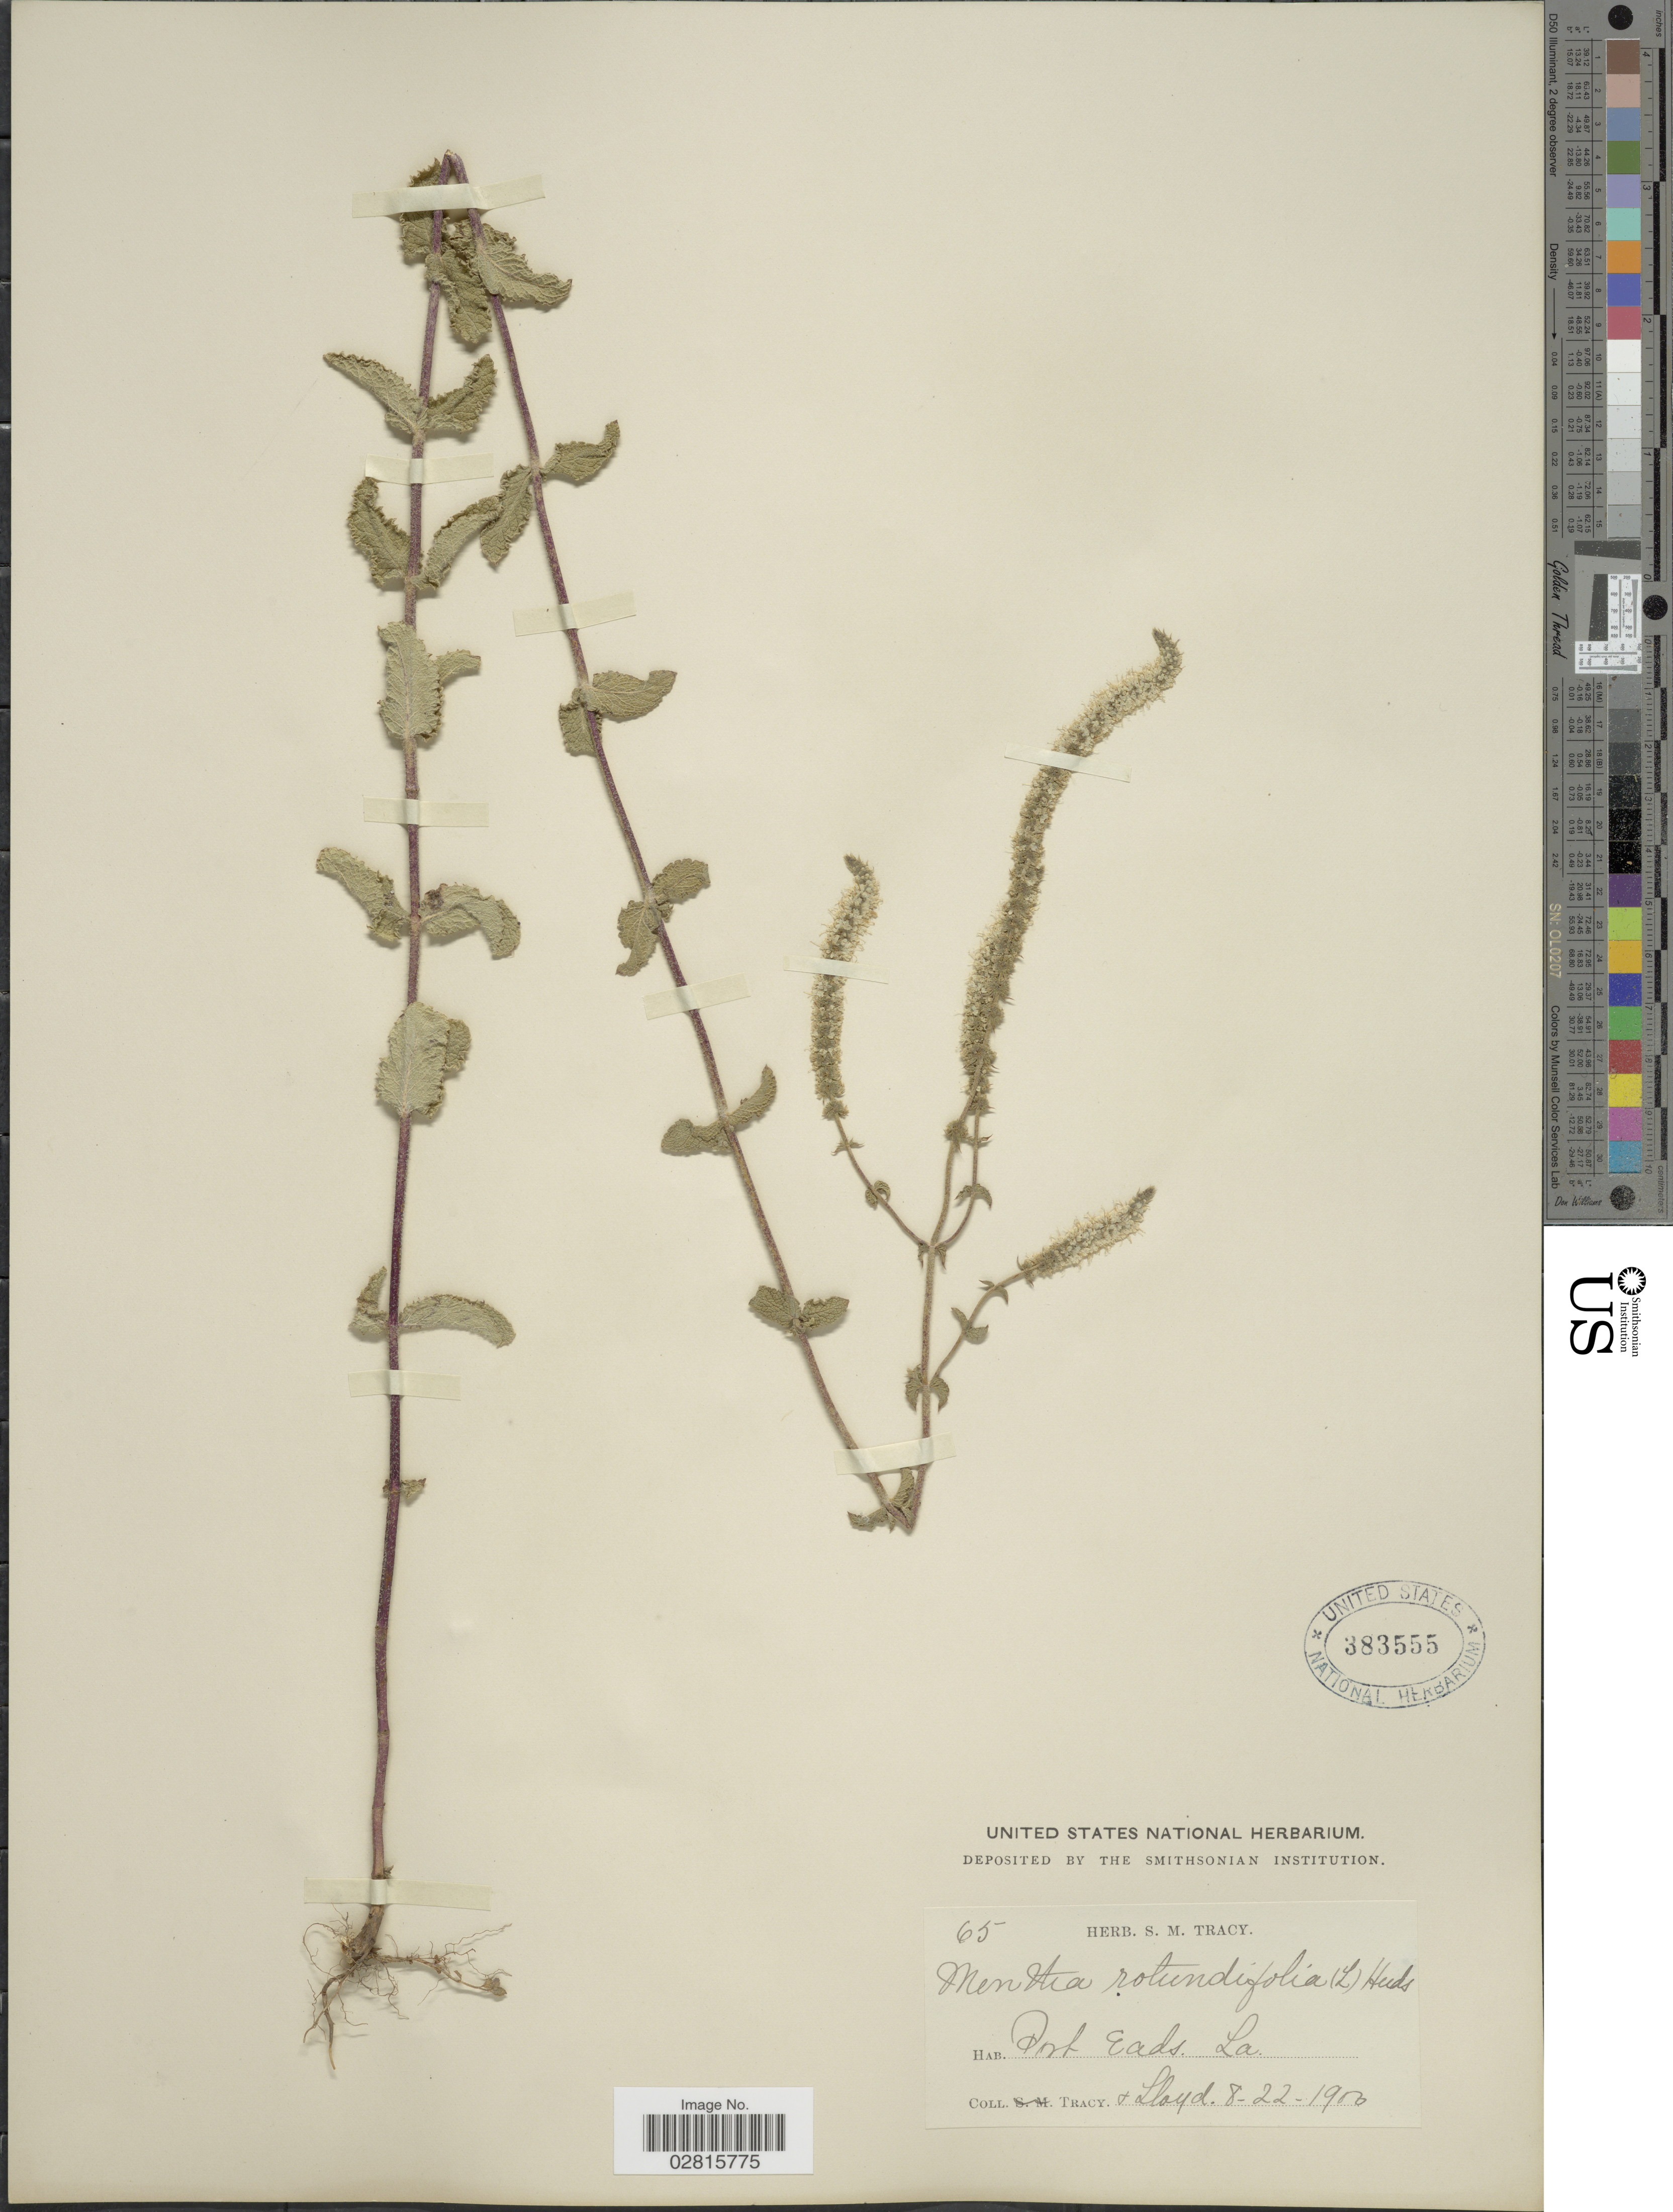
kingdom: Plantae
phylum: Tracheophyta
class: Magnoliopsida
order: Lamiales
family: Lamiaceae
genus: Mentha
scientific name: Mentha rotundifolia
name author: (L.) Huds.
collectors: -. Tracy & -- Lloyd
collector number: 65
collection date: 1900-08-22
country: United States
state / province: Louisiana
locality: Port Eads, La.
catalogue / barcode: US 383555